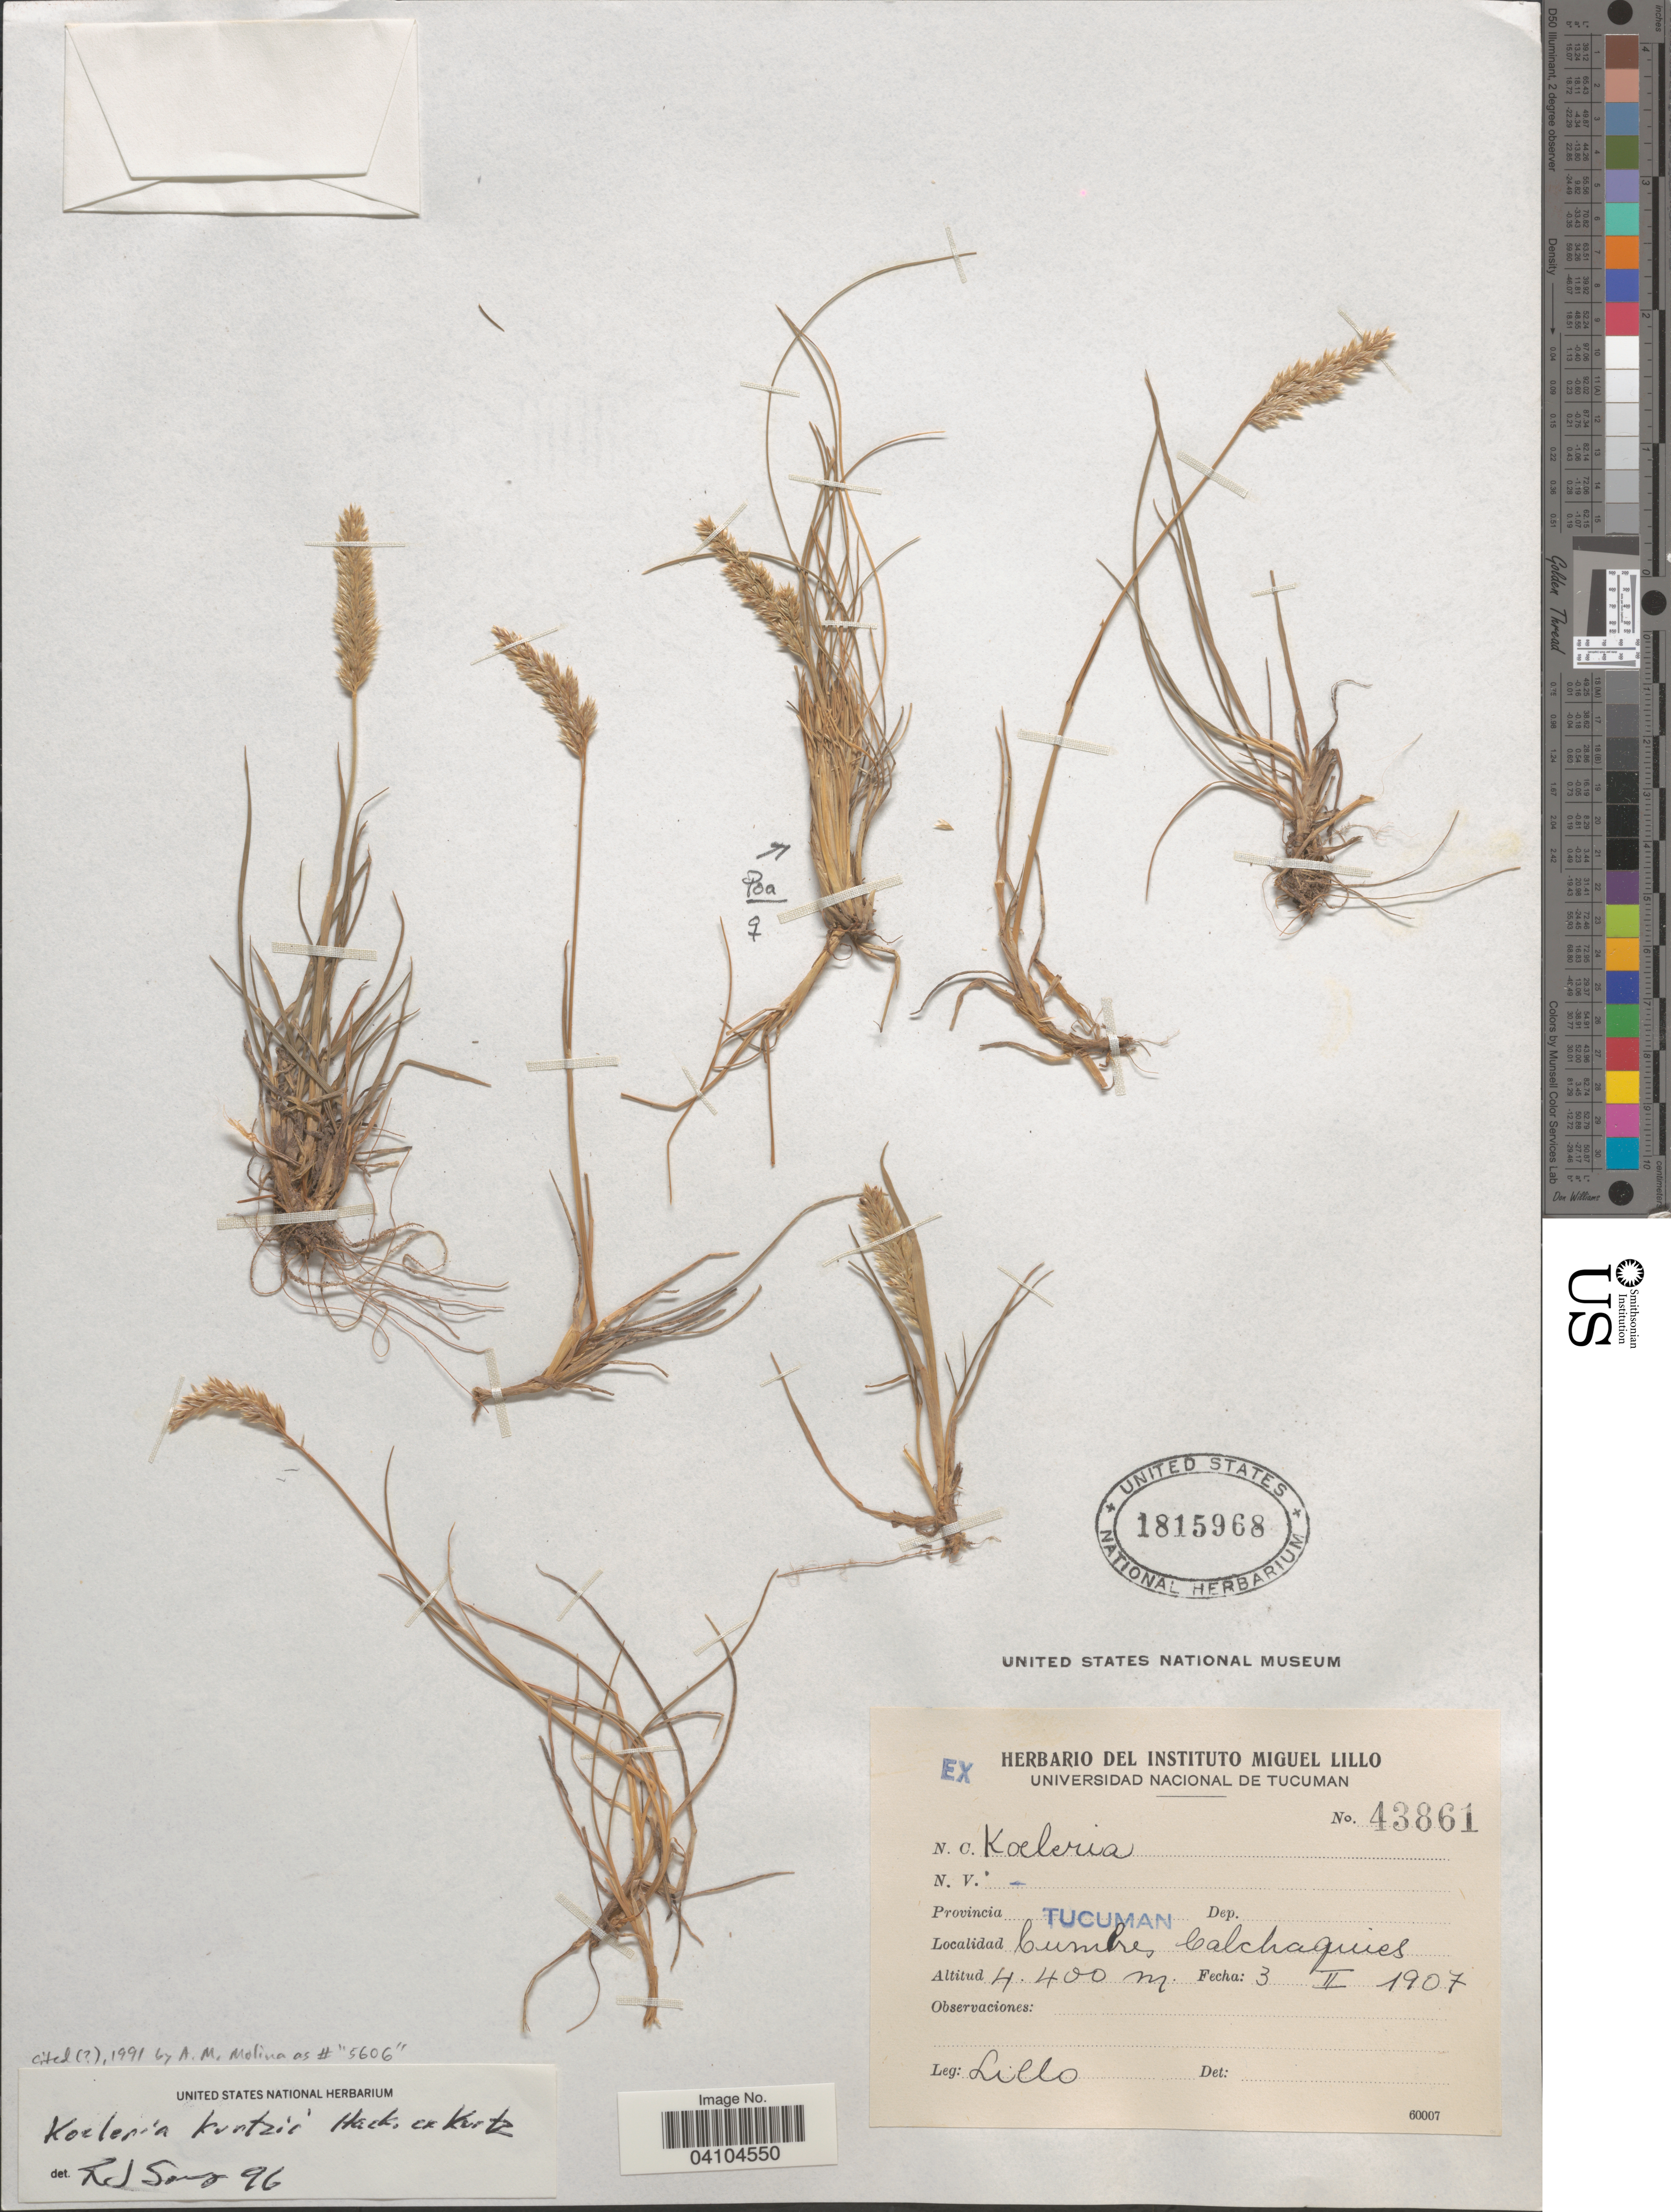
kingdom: Plantae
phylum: Tracheophyta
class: Liliopsida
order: Poales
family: Poaceae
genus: Koeleria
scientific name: Koeleria kurtzii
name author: Hack. ex Kurtz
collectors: M. Lillo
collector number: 43861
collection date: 1907-02-03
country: Argentina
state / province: Tucuman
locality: Cumbres Calchaquies.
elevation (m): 4400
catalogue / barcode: US 1815968